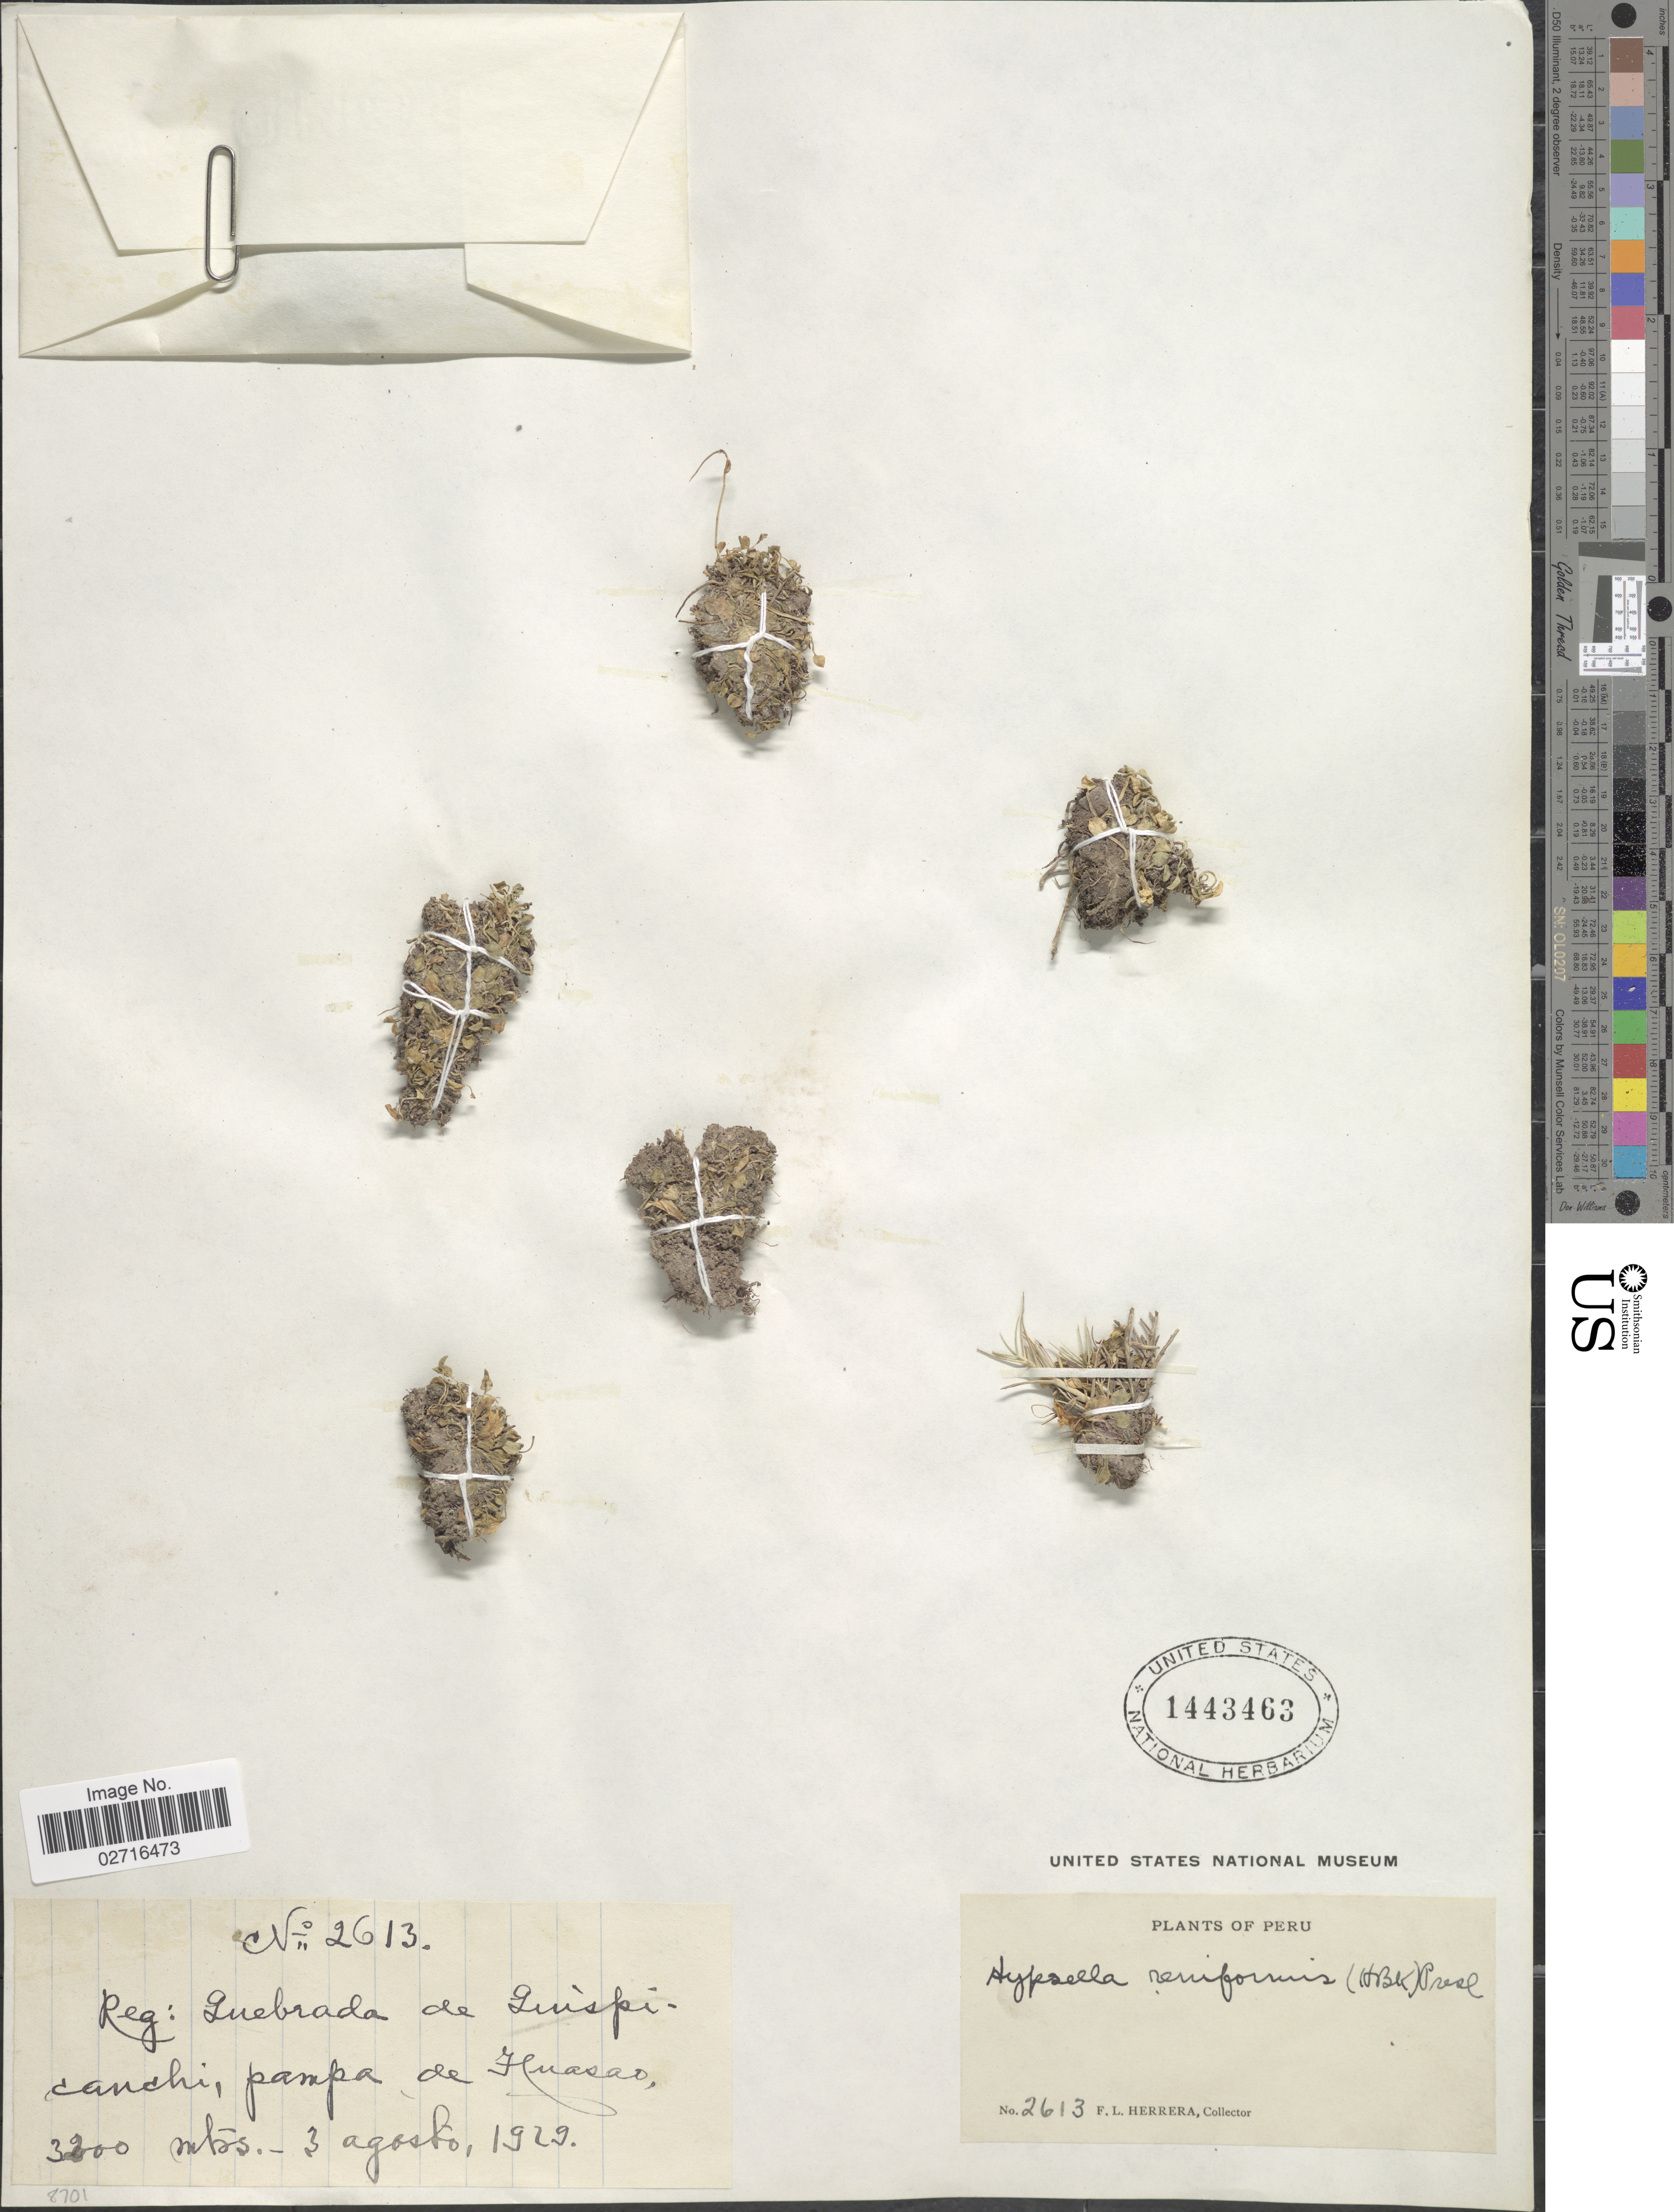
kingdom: Plantae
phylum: Tracheophyta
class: Magnoliopsida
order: Asterales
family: Campanulaceae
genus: Hypsela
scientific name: Hypsela reniformis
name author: (Kunth) C. Presl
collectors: F. L. Herrera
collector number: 2613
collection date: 1929-08-03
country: Peru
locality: Reg: Quebrada de Quispicanchi, pampa de Huasao.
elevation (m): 3200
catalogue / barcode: US 1443463